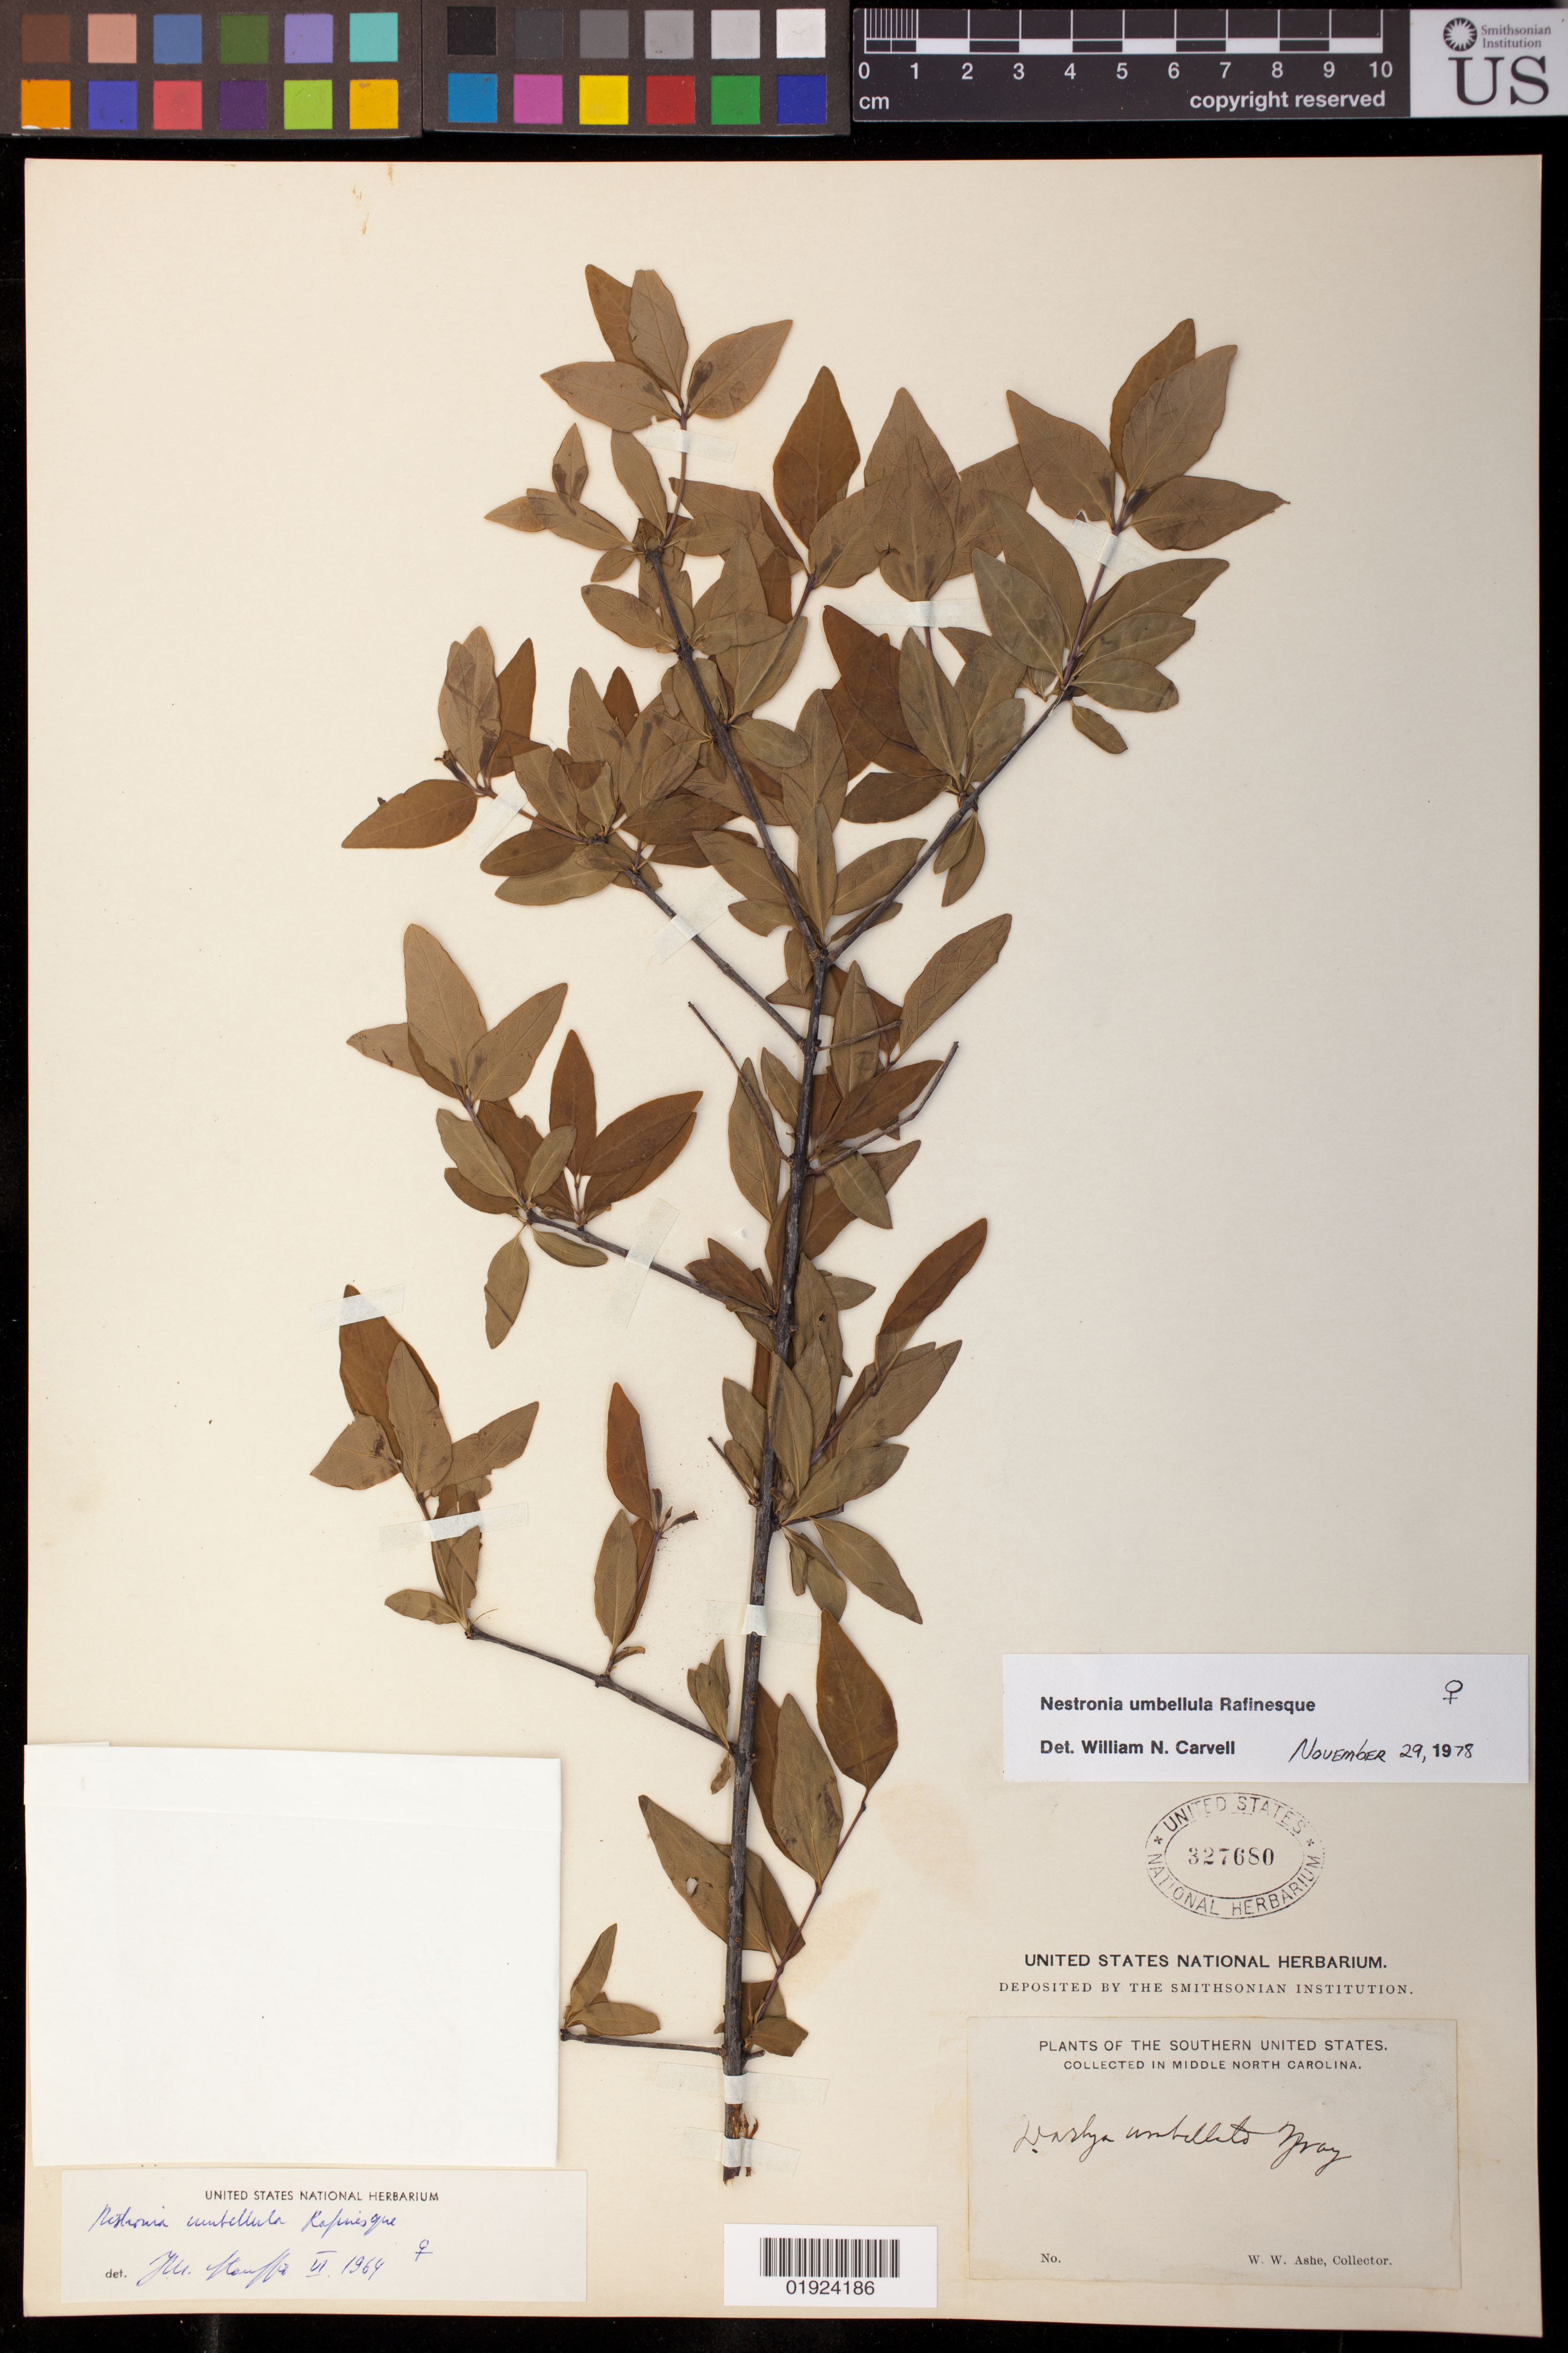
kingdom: Plantae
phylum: Tracheophyta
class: Magnoliopsida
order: Santalales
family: Santalaceae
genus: Nestronia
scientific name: Nestronia umbellula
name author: Raf.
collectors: W. W. Ashe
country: United States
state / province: North Carolina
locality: middle North Carolina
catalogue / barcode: US 327680